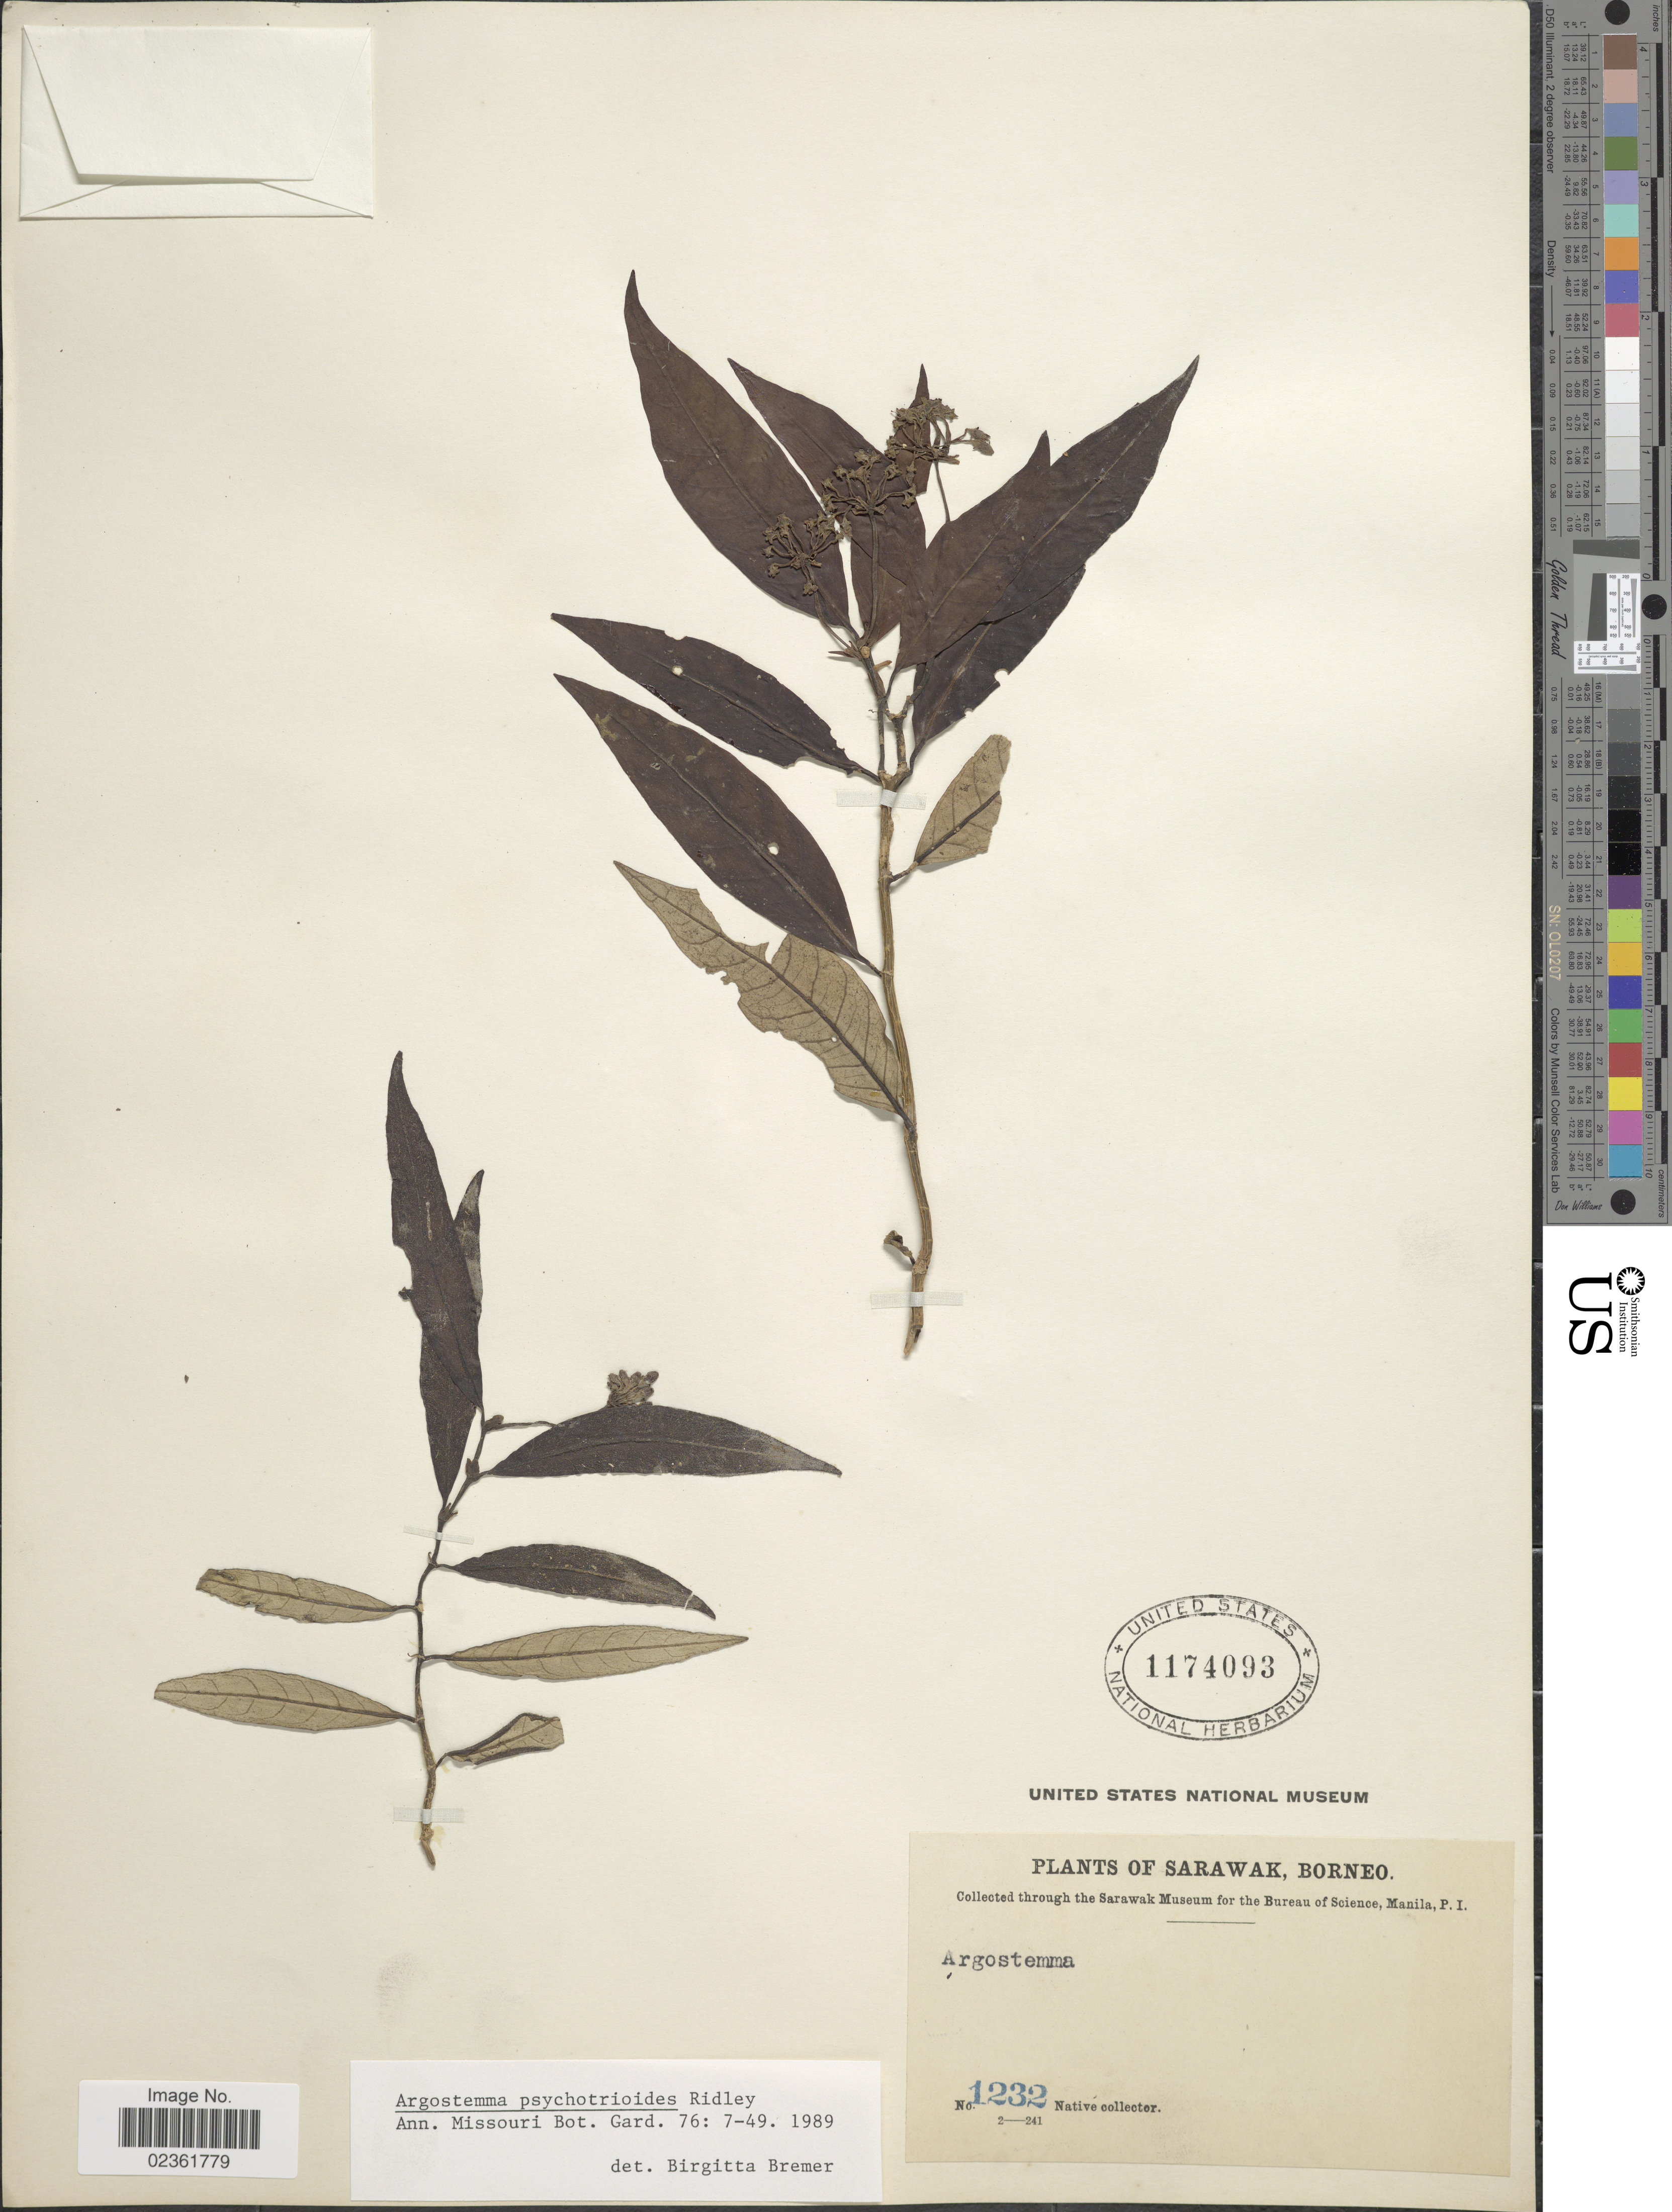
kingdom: Plantae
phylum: Tracheophyta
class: Magnoliopsida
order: Gentianales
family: Rubiaceae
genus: Argostemma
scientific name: Argostemma psychotrioides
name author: Ridl.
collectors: Native collector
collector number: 1232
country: Malaysia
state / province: Sarawak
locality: Borneo.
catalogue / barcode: US 1174093